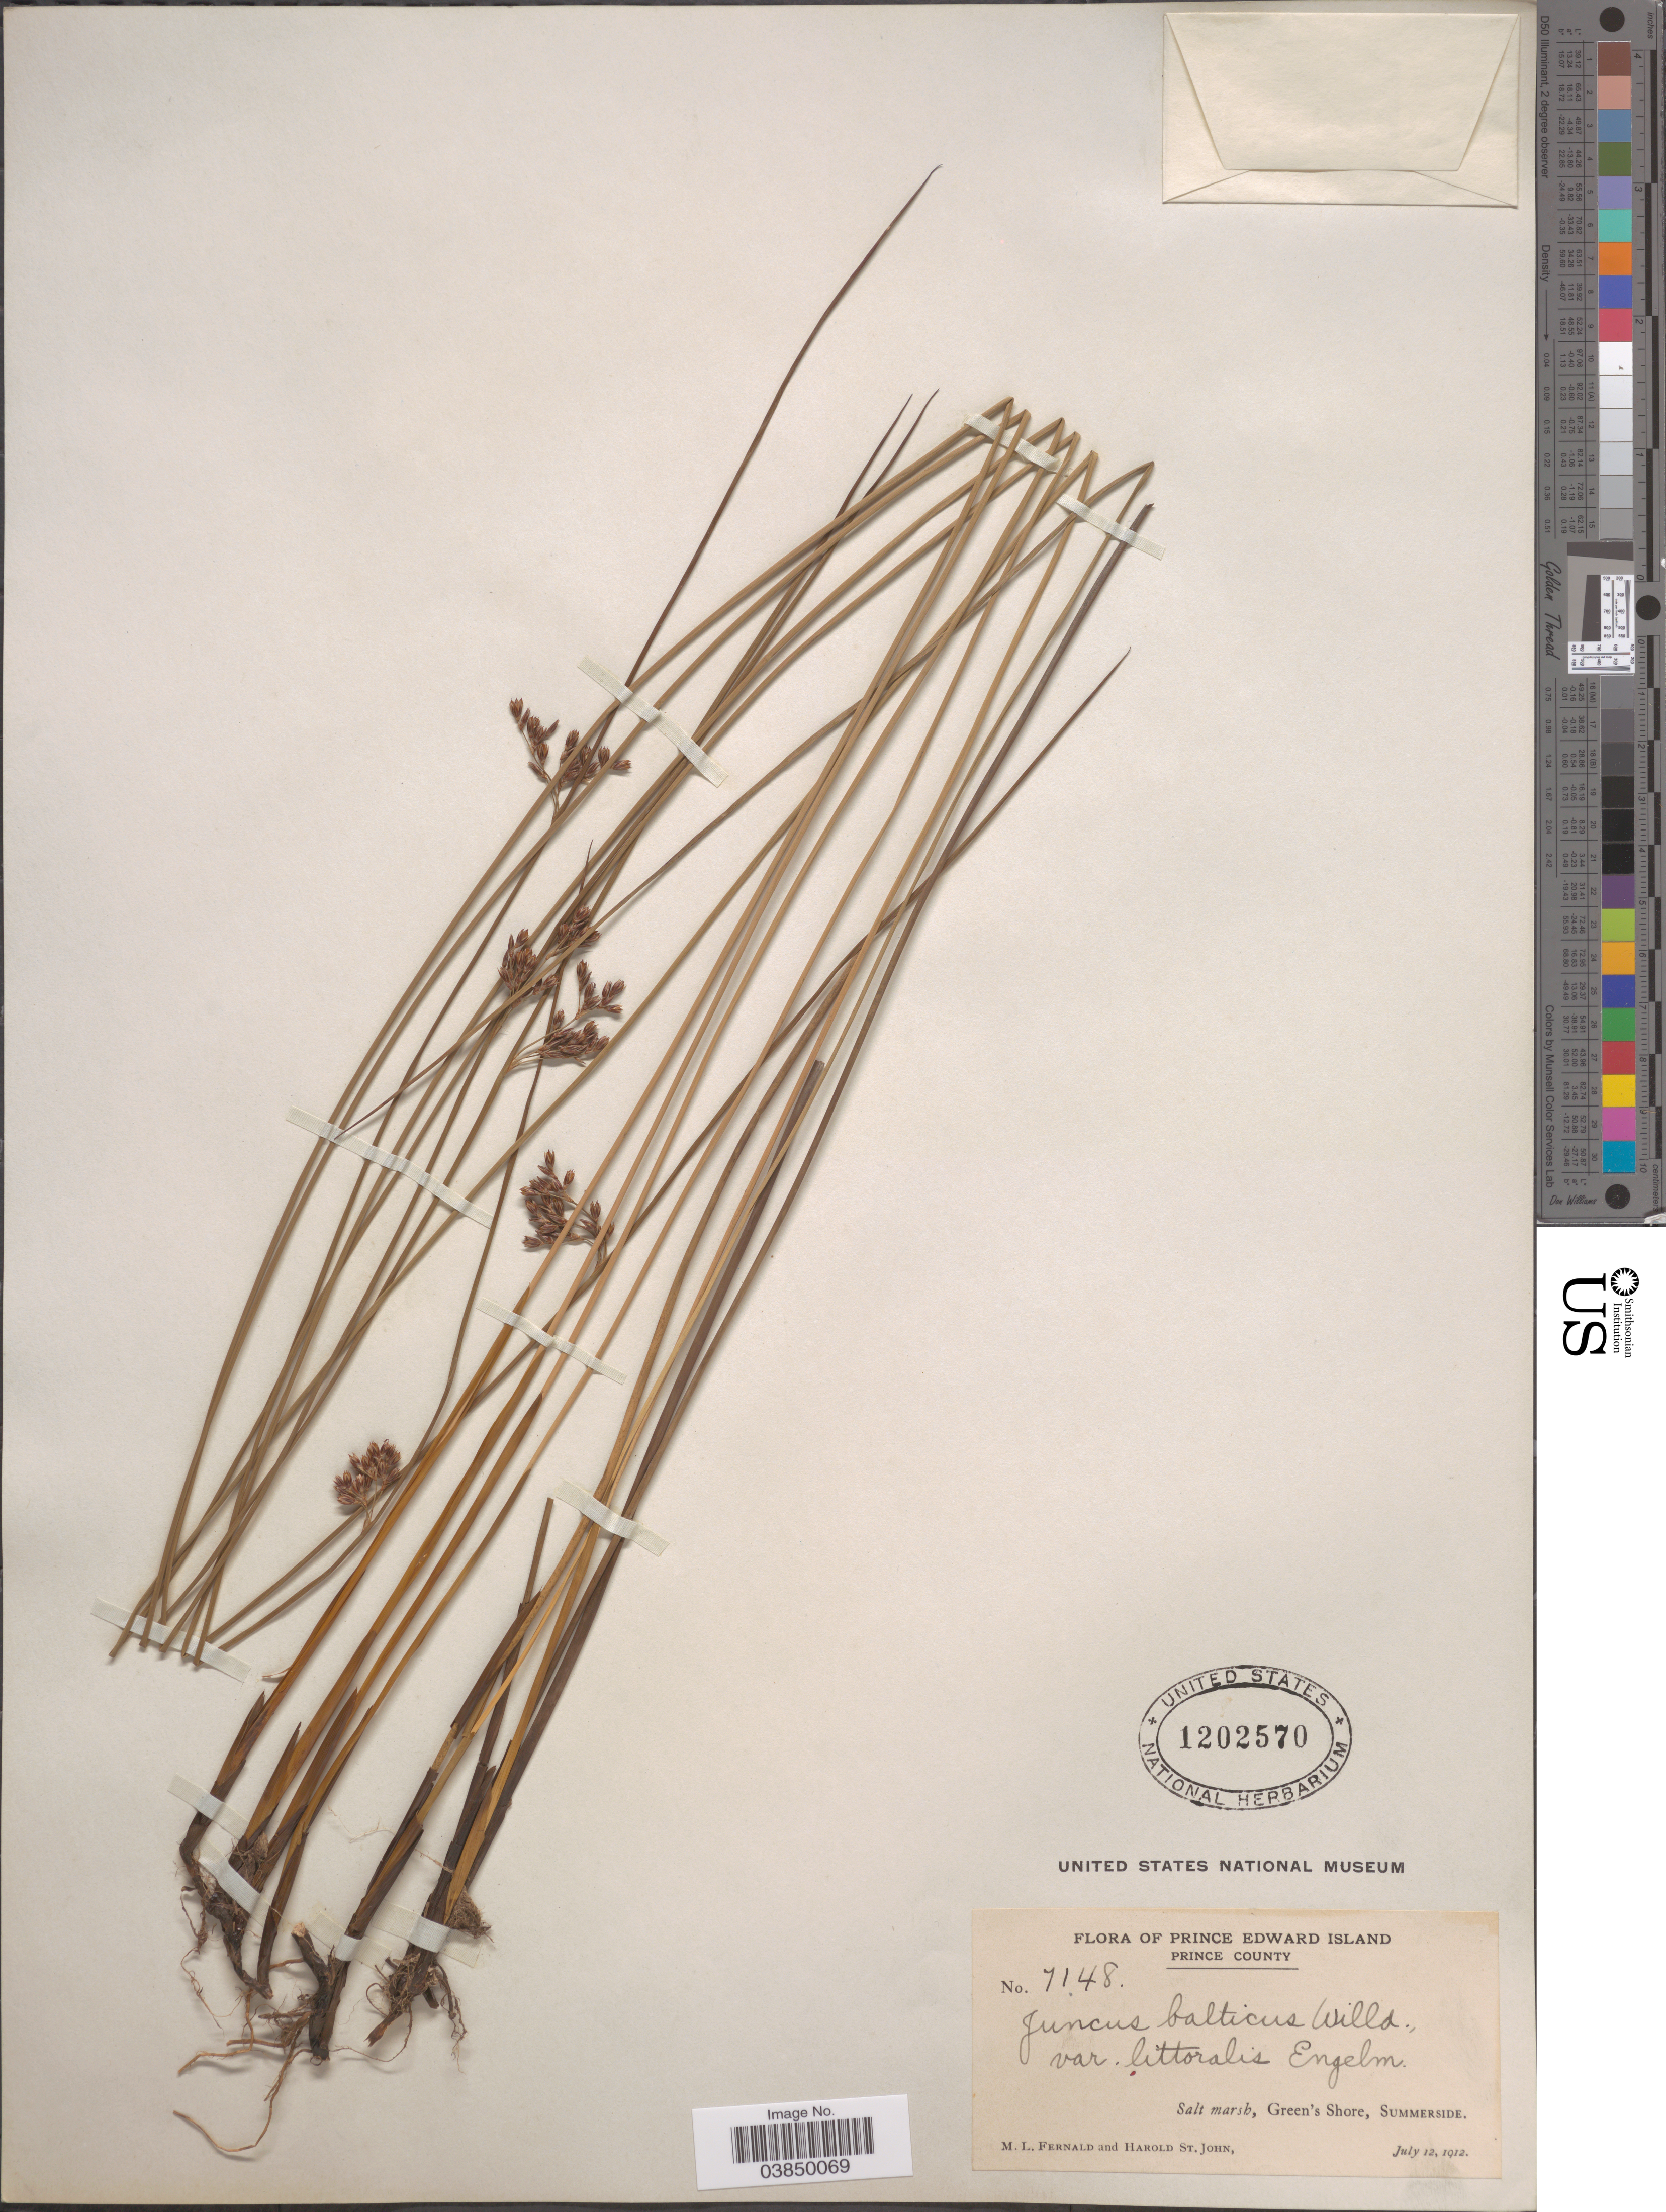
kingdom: Plantae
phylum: Tracheophyta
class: Liliopsida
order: Poales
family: Juncaceae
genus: Juncus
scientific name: Juncus balticus var. littoralis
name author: Engelm.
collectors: M. L. Fernald & H. St. John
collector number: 7148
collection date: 1912-07-12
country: Canada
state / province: Prince Edward Island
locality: Prince County. Green's Shore, Summerside.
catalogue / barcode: US 1202570